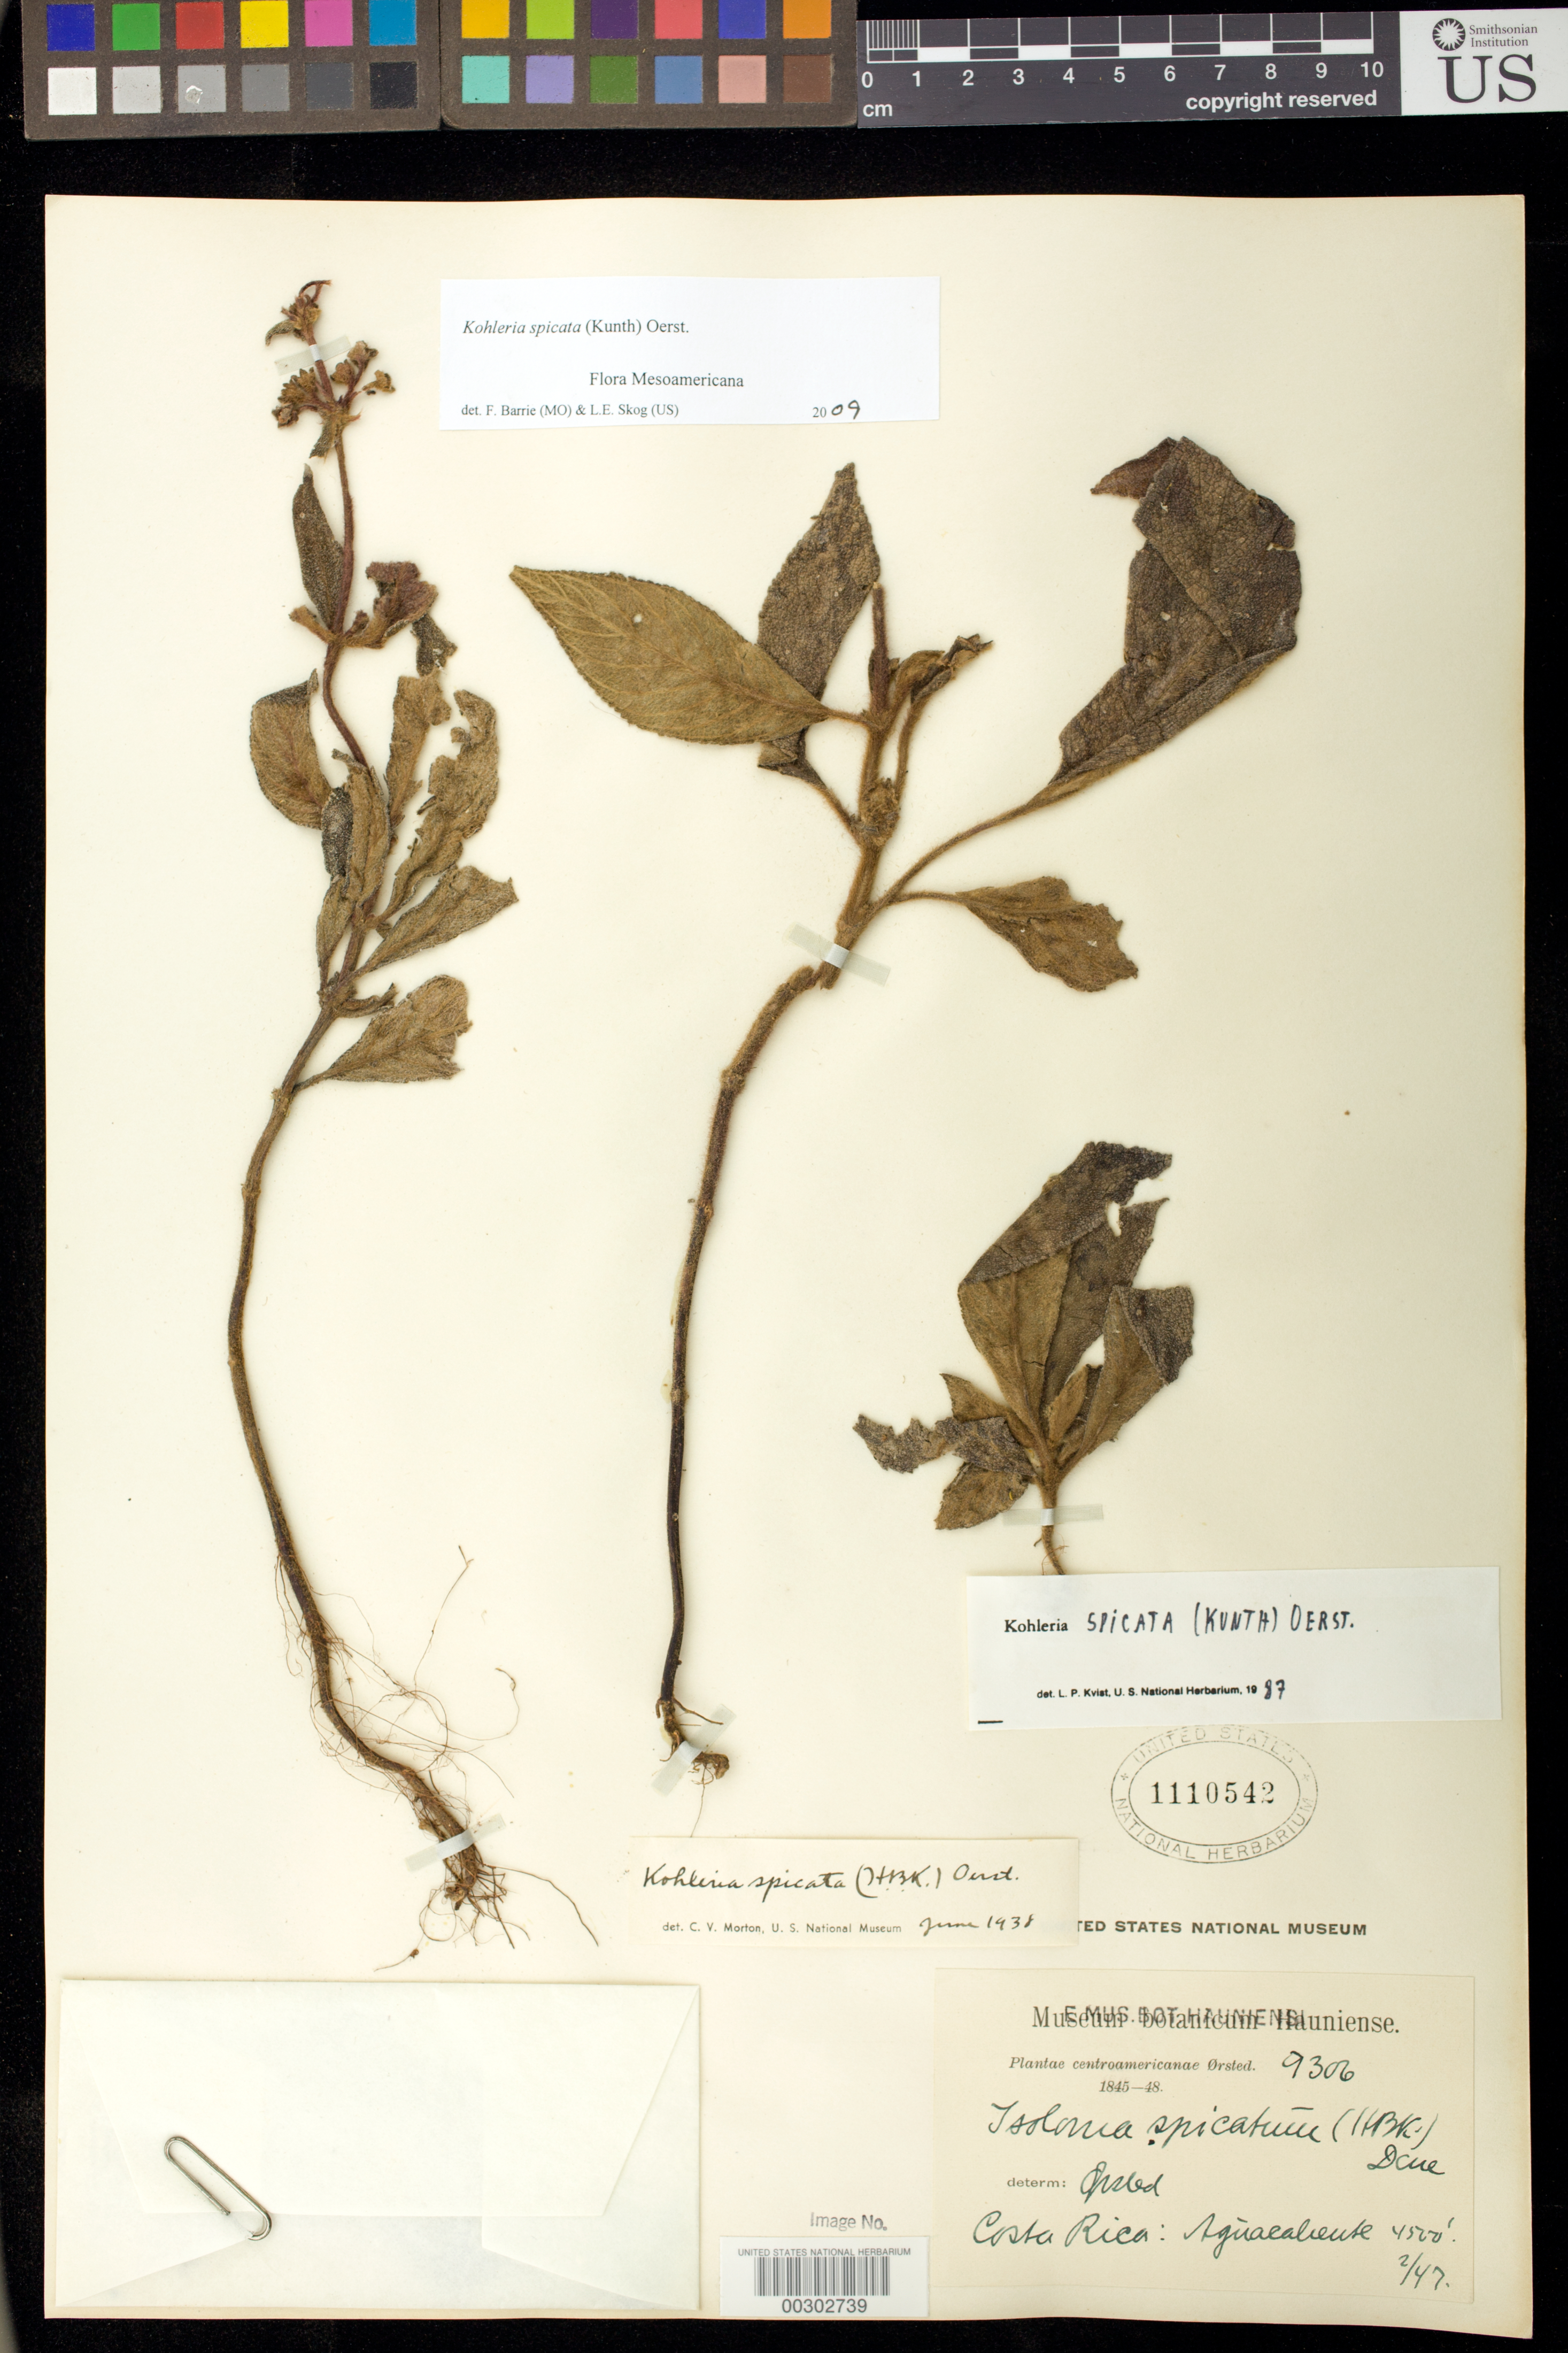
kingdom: Plantae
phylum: Tracheophyta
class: Magnoliopsida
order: Lamiales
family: Gesneriaceae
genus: Kohleria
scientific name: Kohleria spicata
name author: (Kunth) Oerst.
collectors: A. S. Oersted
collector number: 9306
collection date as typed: Feb 1947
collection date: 1947-02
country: Costa Rica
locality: Aguacabeute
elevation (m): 1372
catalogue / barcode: US 1110542